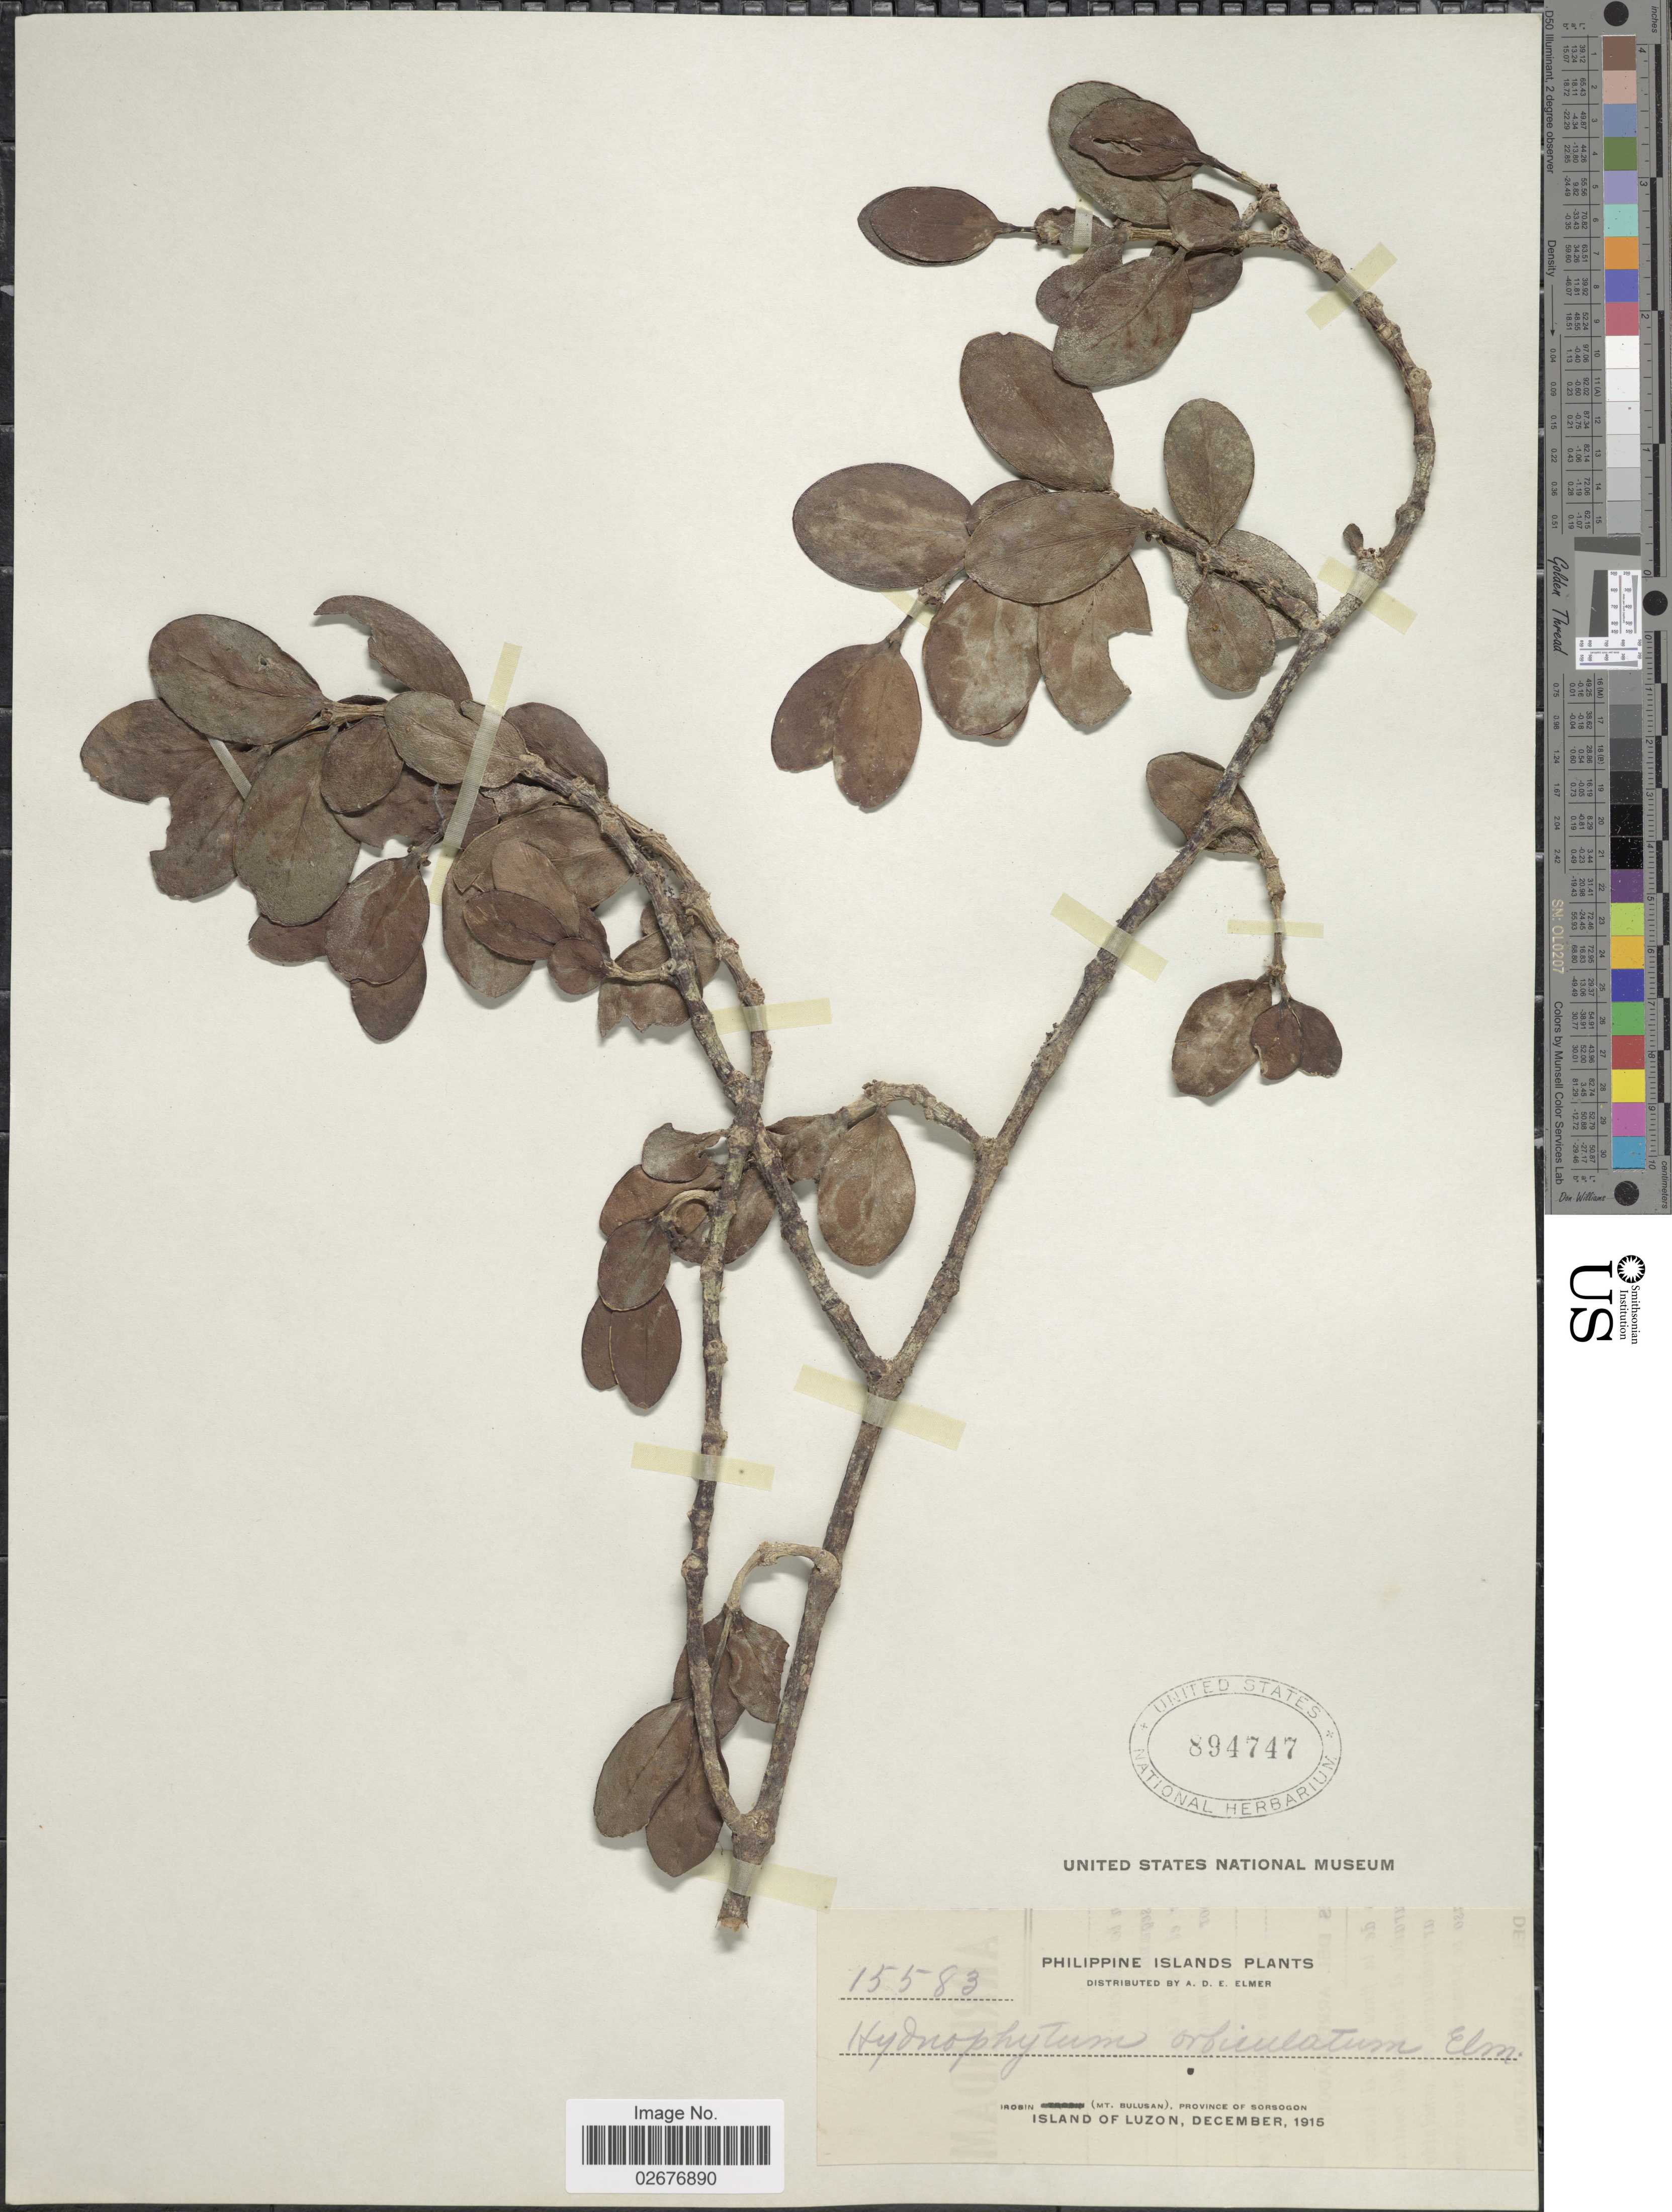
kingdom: Plantae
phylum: Tracheophyta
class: Magnoliopsida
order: Gentianales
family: Rubiaceae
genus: Hydnophytum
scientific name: Hydnophytum orbiculatum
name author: Elmer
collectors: A. D. E. Elmer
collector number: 15583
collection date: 1915-12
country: Philippines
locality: Philippine Islands, Irosin (Mt. Bulusan), province of Sorsogon, Island of Luzon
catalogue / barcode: US 894747